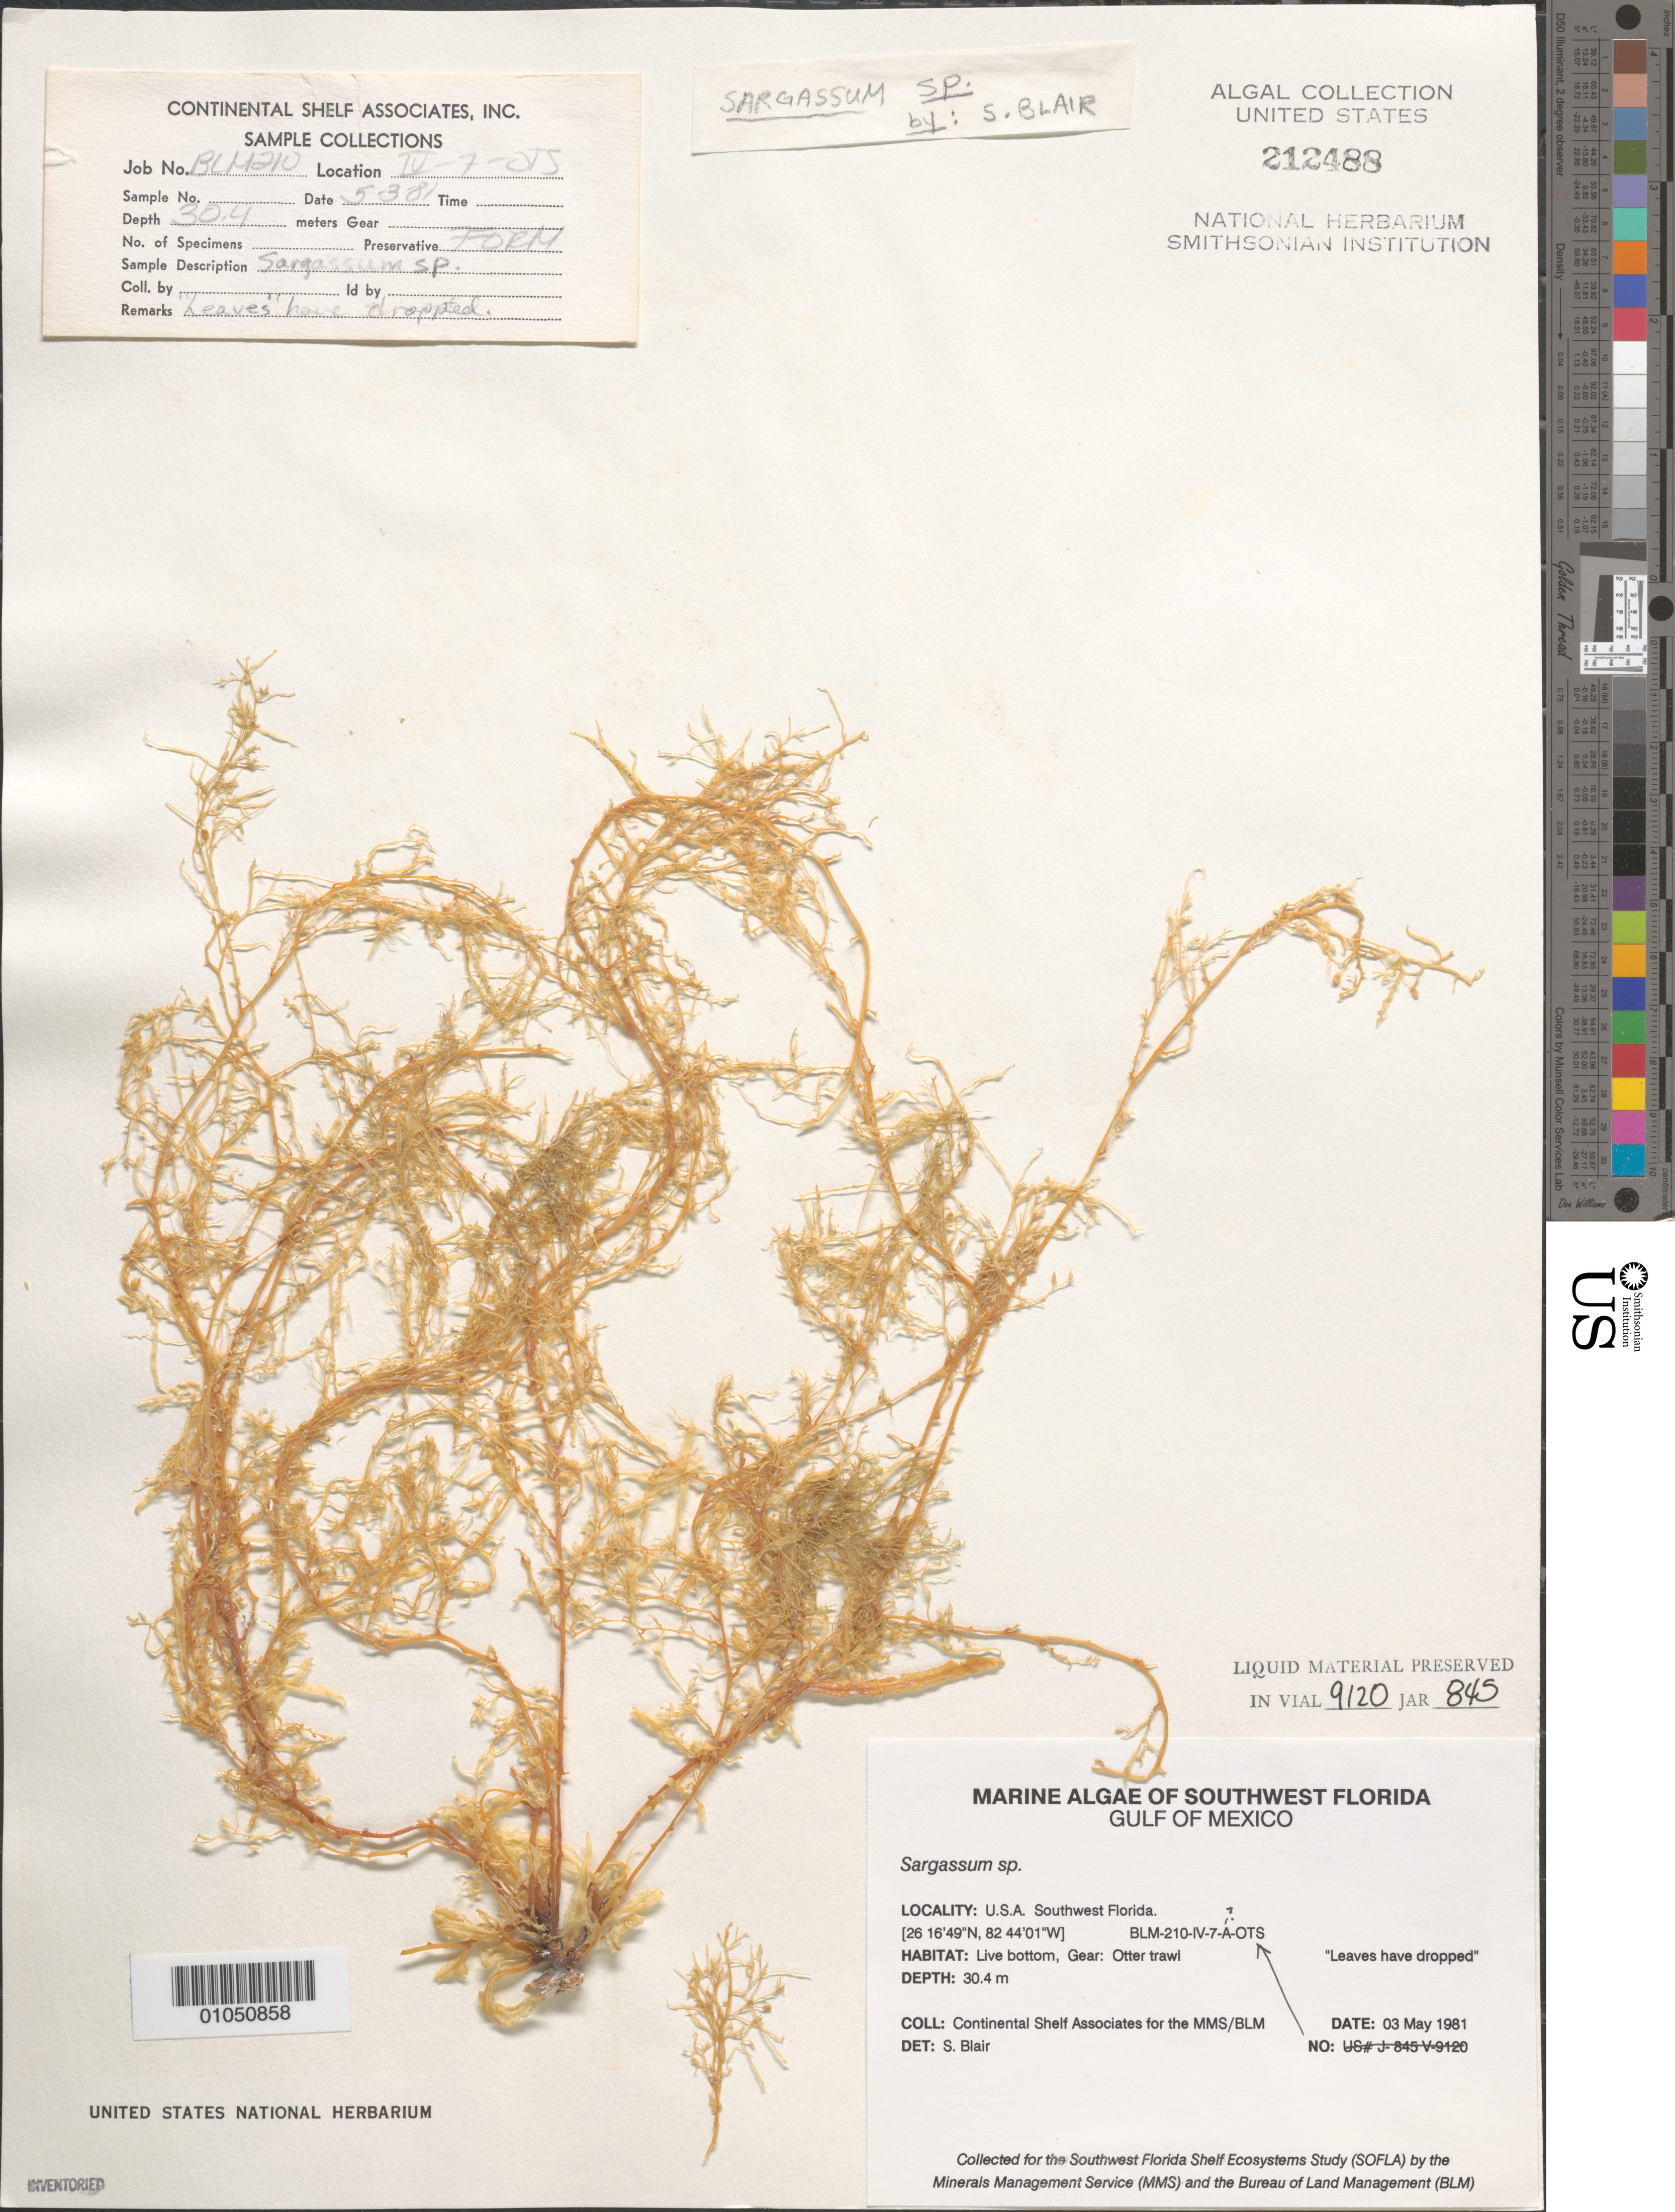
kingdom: Chromista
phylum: Ochrophyta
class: Phaeophyceae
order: Fucales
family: Sargassaceae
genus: Sargassum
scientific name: Sargassum sp.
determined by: Blair, S. M.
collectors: Continental Shelf Associates for the MMS/BLM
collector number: BLM-210-IV-7-A-OTS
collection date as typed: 03 May 1981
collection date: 1981-05-03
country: United States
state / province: Florida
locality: Gulf of Mexico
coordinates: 26 16'49"N, 82 44'01"W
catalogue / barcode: US 212488